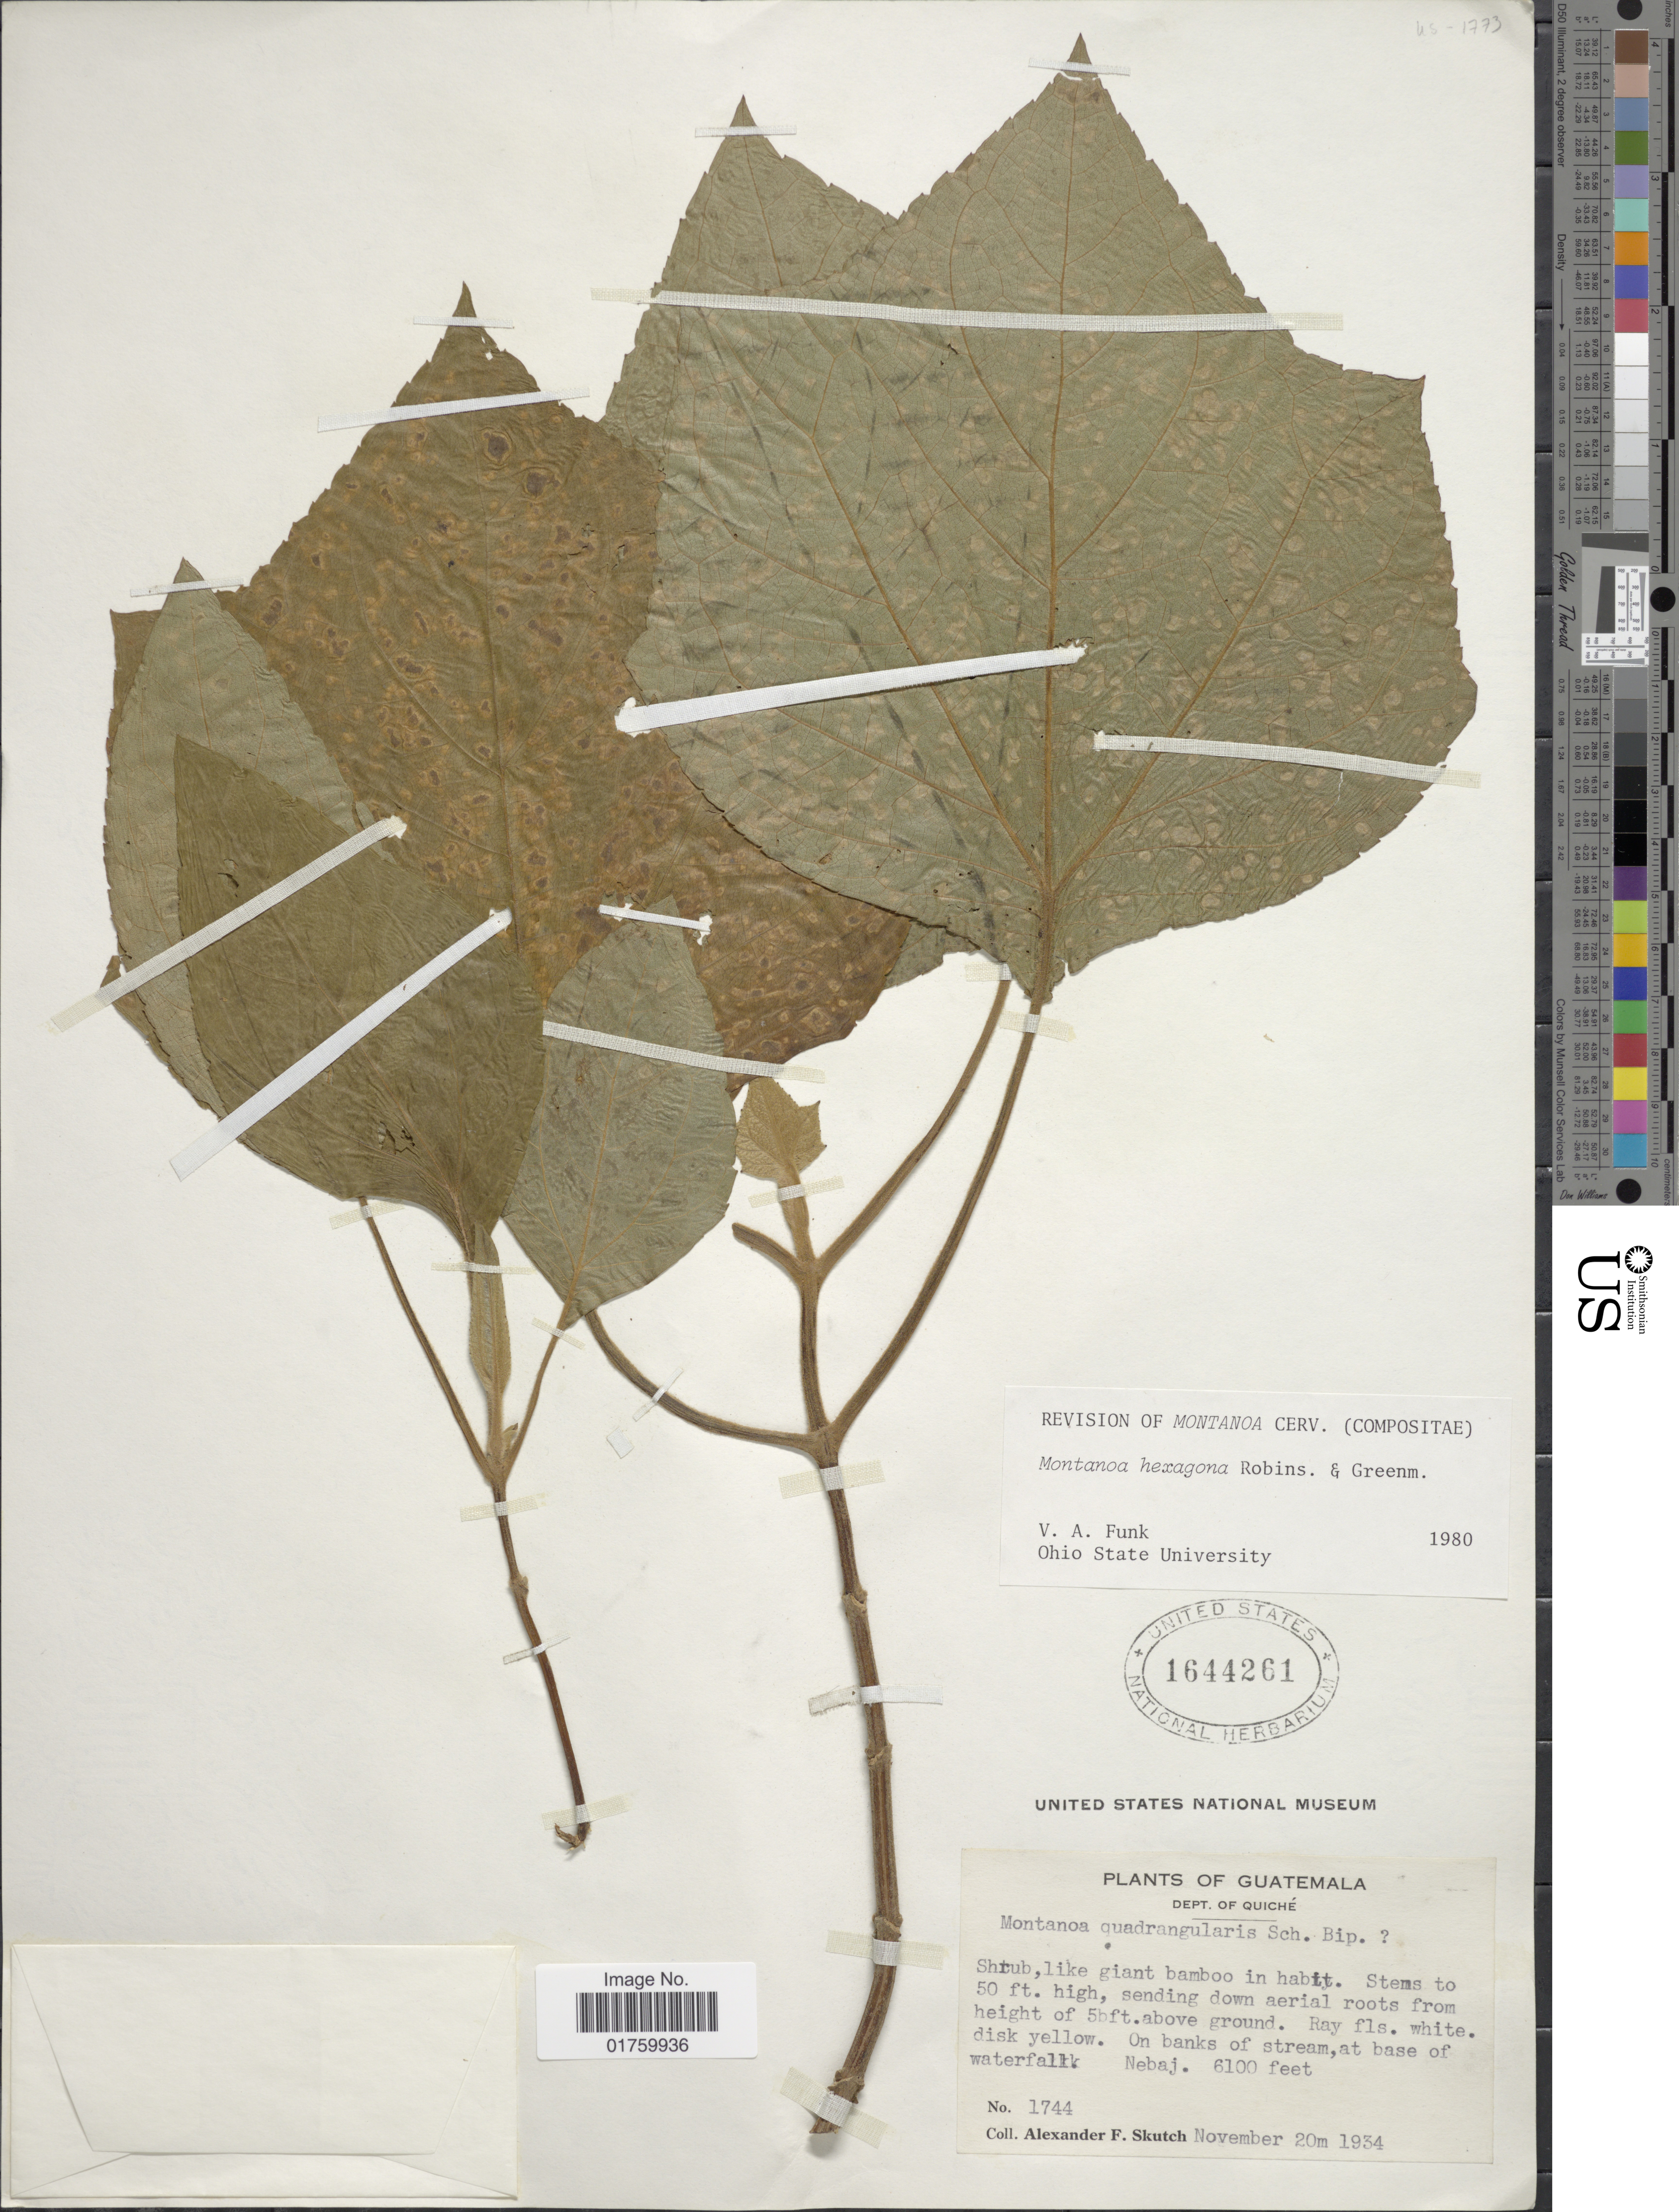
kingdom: Plantae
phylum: Tracheophyta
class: Magnoliopsida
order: Asterales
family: Asteraceae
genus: Montanoa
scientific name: Montanoa hexagona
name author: B.L. Rob. & Greenm.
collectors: A. F. Skutch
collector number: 1744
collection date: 1934-11-20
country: Guatemala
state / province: El Quiché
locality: On banks of stream, at base of waterfalk, Nebaj.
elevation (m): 1859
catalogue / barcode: US 1644261